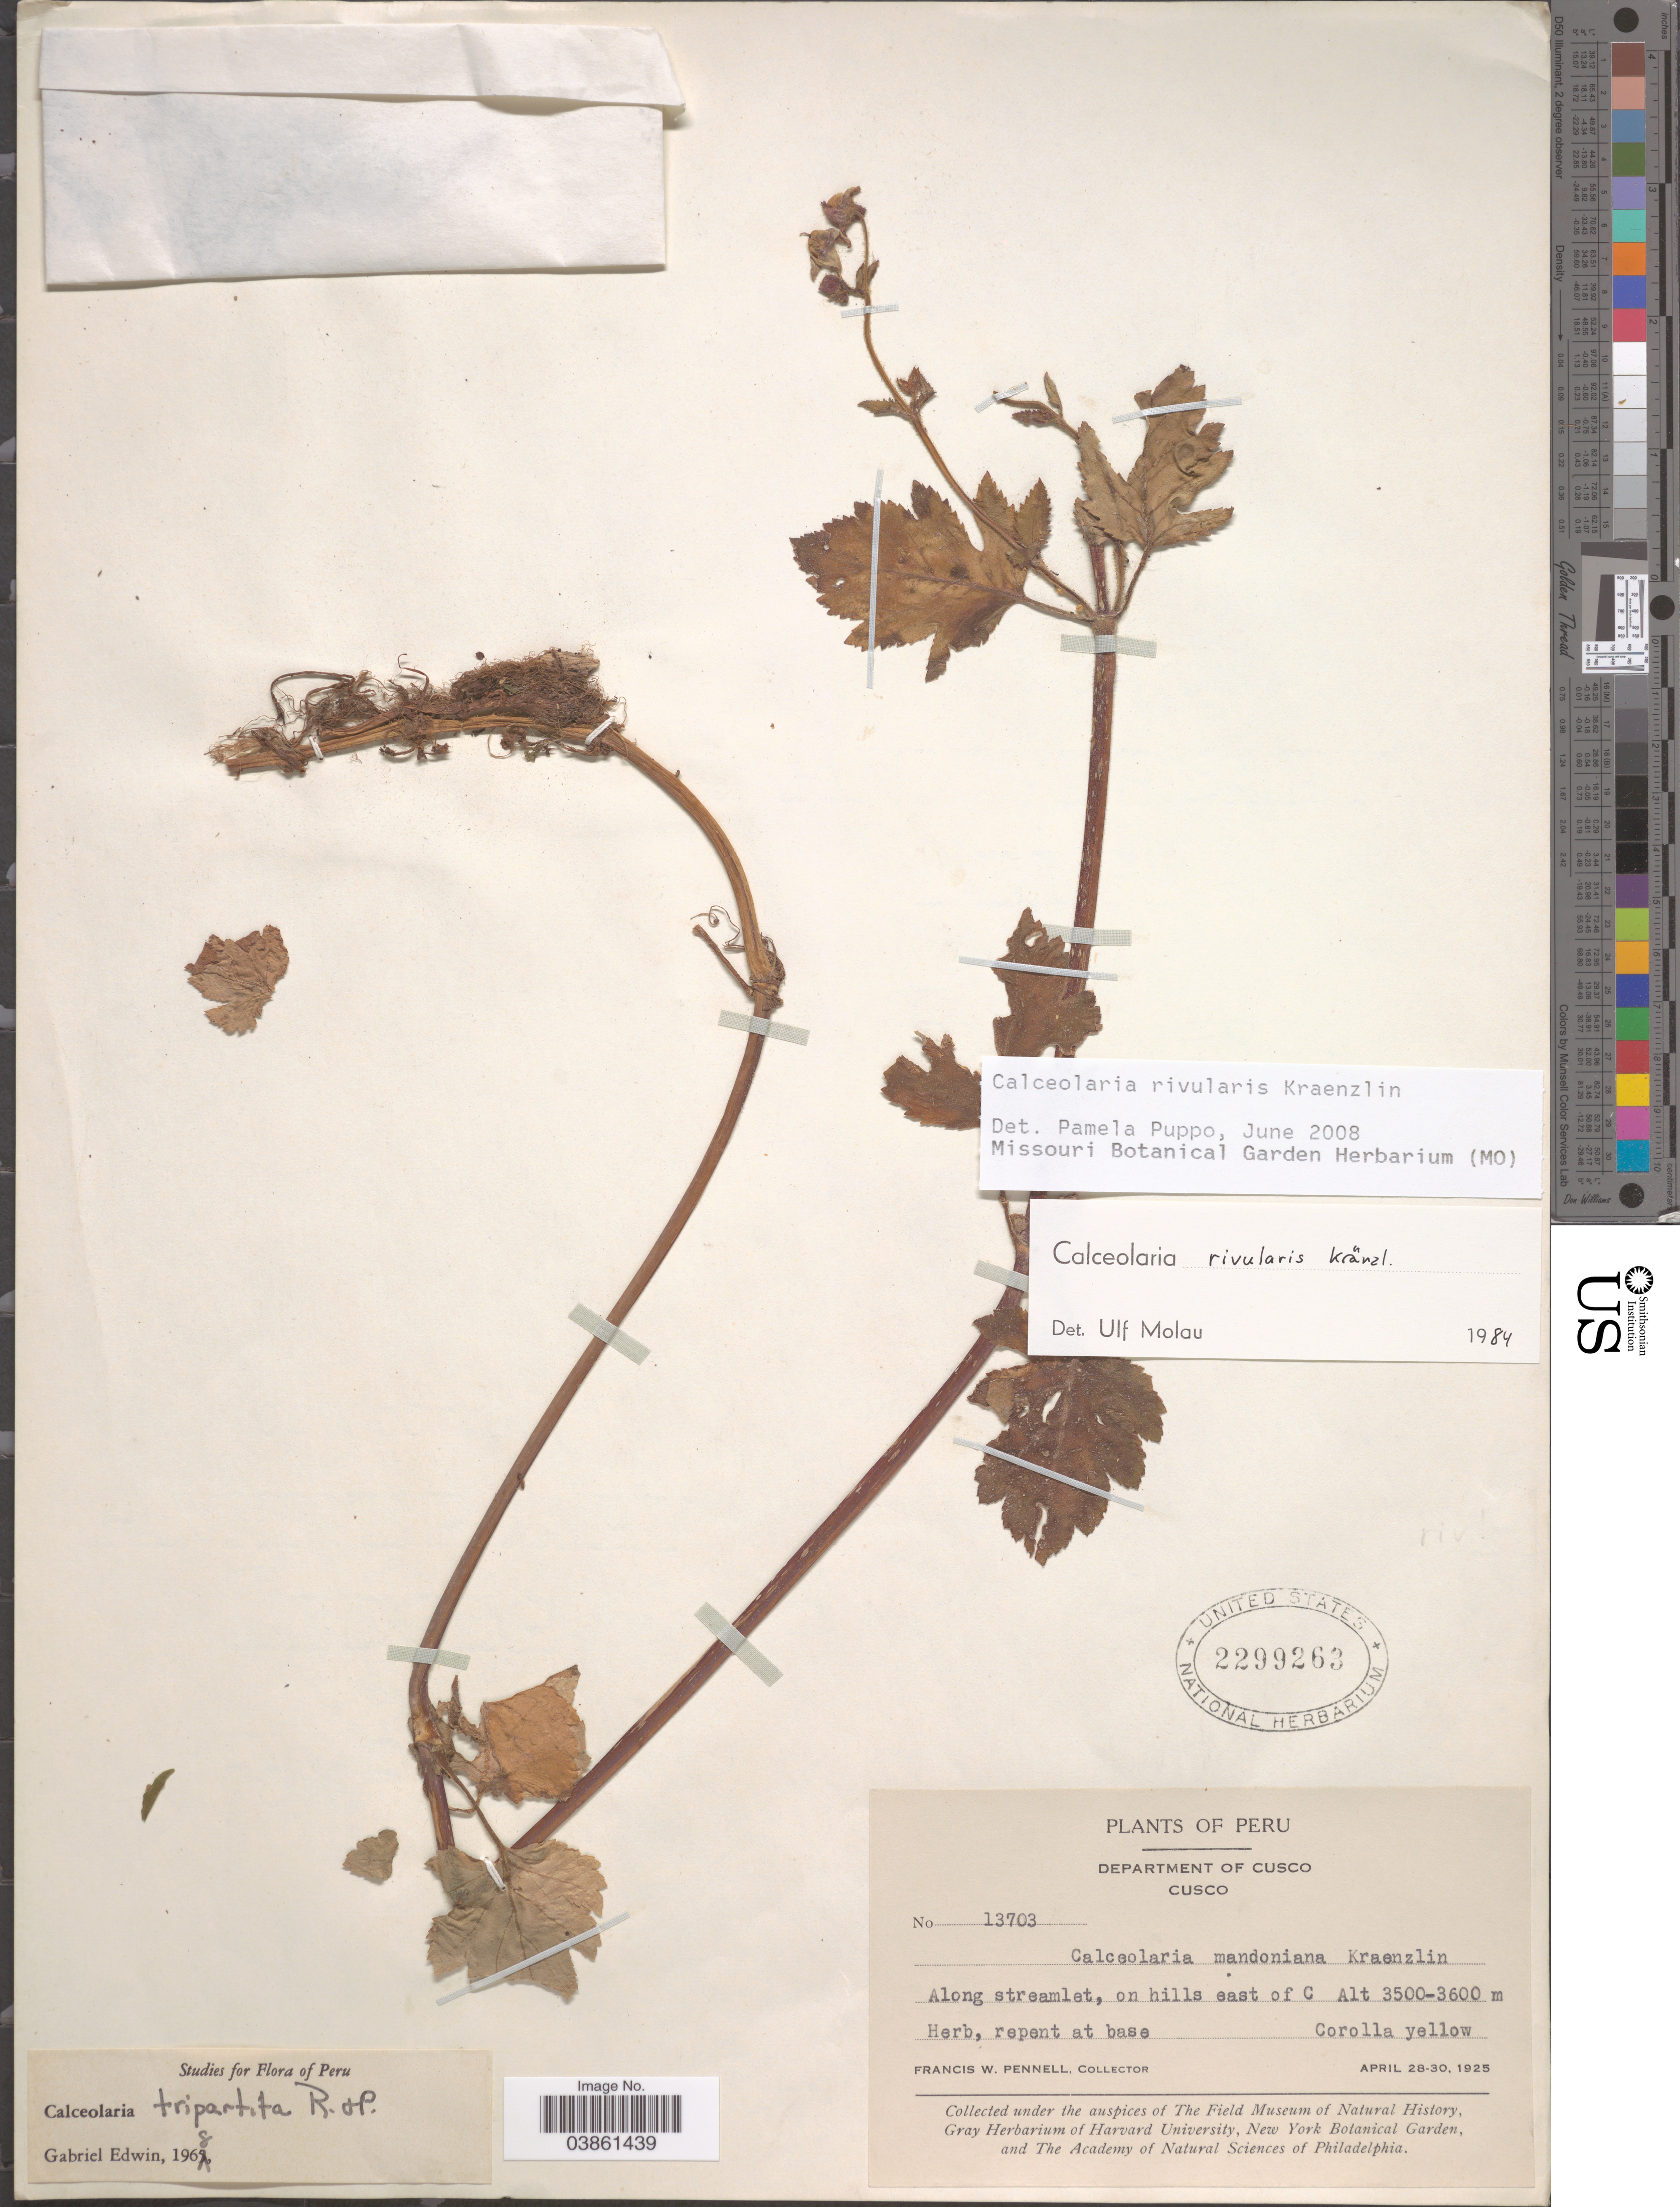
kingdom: Plantae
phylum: Tracheophyta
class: Magnoliopsida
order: Lamiales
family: Calceolariaceae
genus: Calceolaria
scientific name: Calceolaria rivularis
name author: Kraenzl.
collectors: F. W. Pennell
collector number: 13703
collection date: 1925-04-28/1925-04-30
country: Peru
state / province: Cusco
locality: Department of Cusco. Cusco. Along streamlet, on hills east of C.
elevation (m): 3500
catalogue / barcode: US 2299263